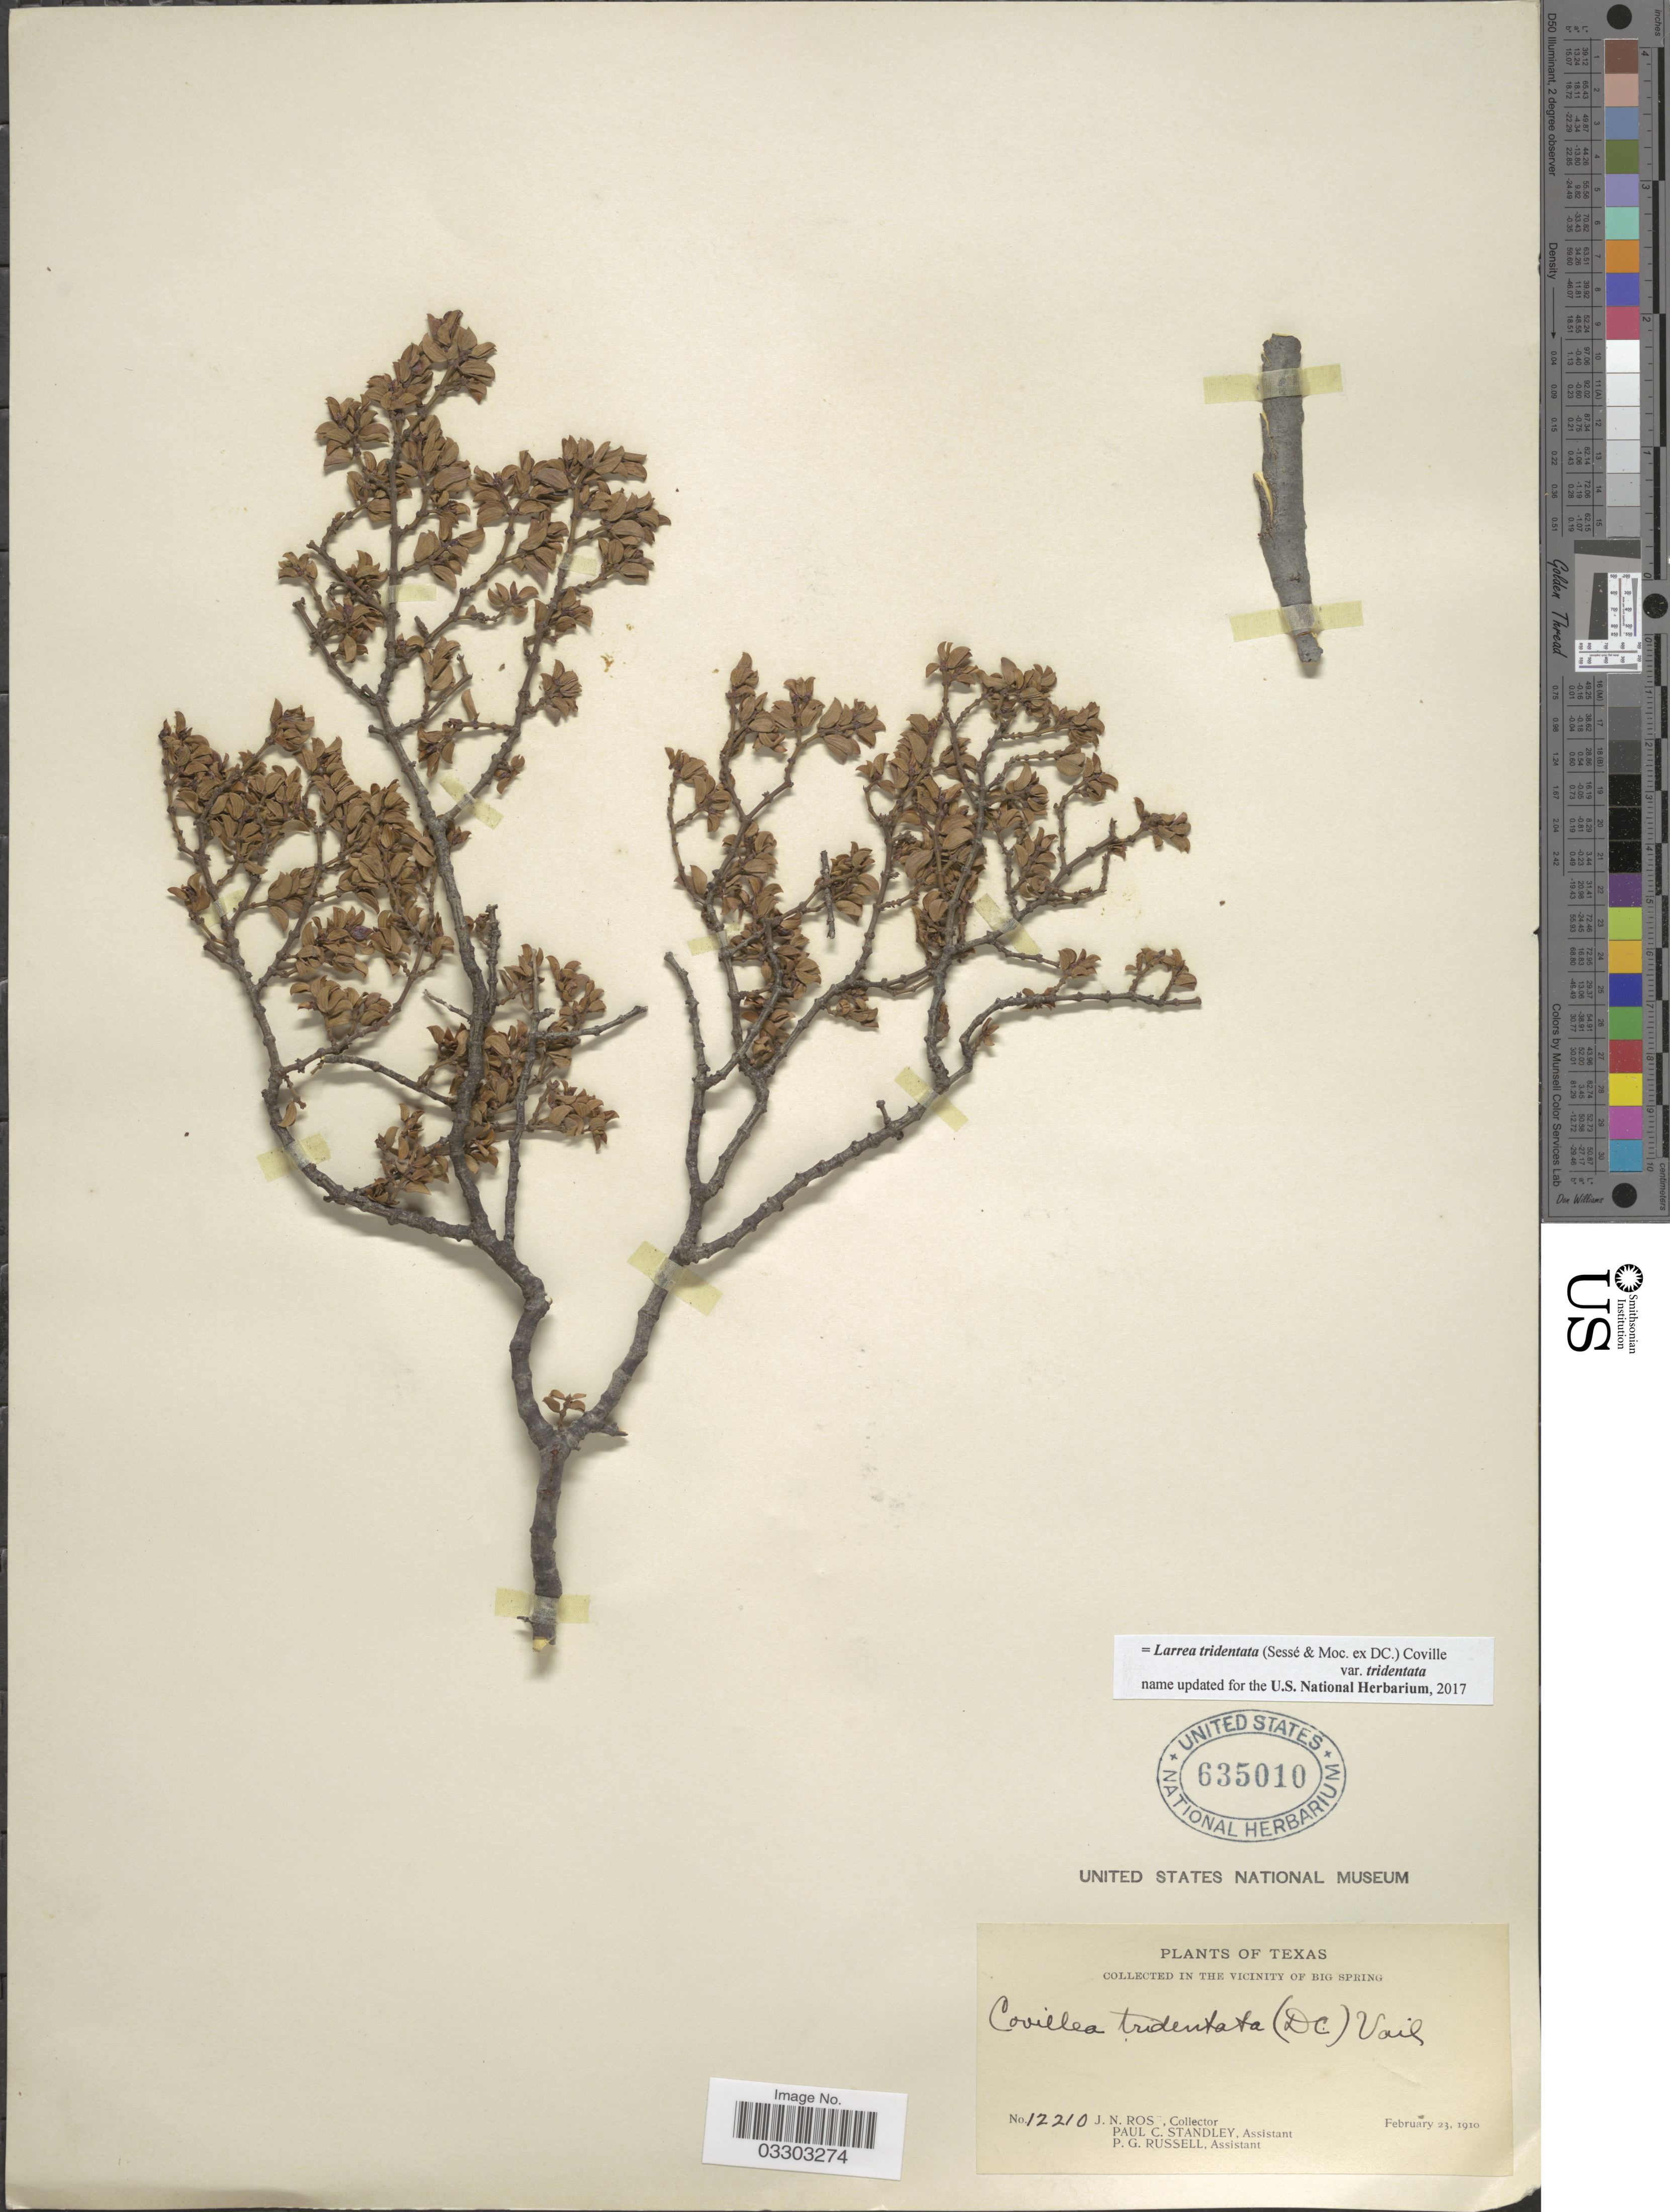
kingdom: Plantae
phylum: Tracheophyta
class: Magnoliopsida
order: Zygophyllales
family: Zygophyllaceae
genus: Larrea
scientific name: Larrea tridentata var. tridentata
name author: (Sessé & Moc. ex DC.) Coville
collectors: J. N. Rose, P. C. Standley & P. G. Russell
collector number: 12210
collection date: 1910-02-23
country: United States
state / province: Texas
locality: In the vicinity of Big Spring.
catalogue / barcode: US 635010